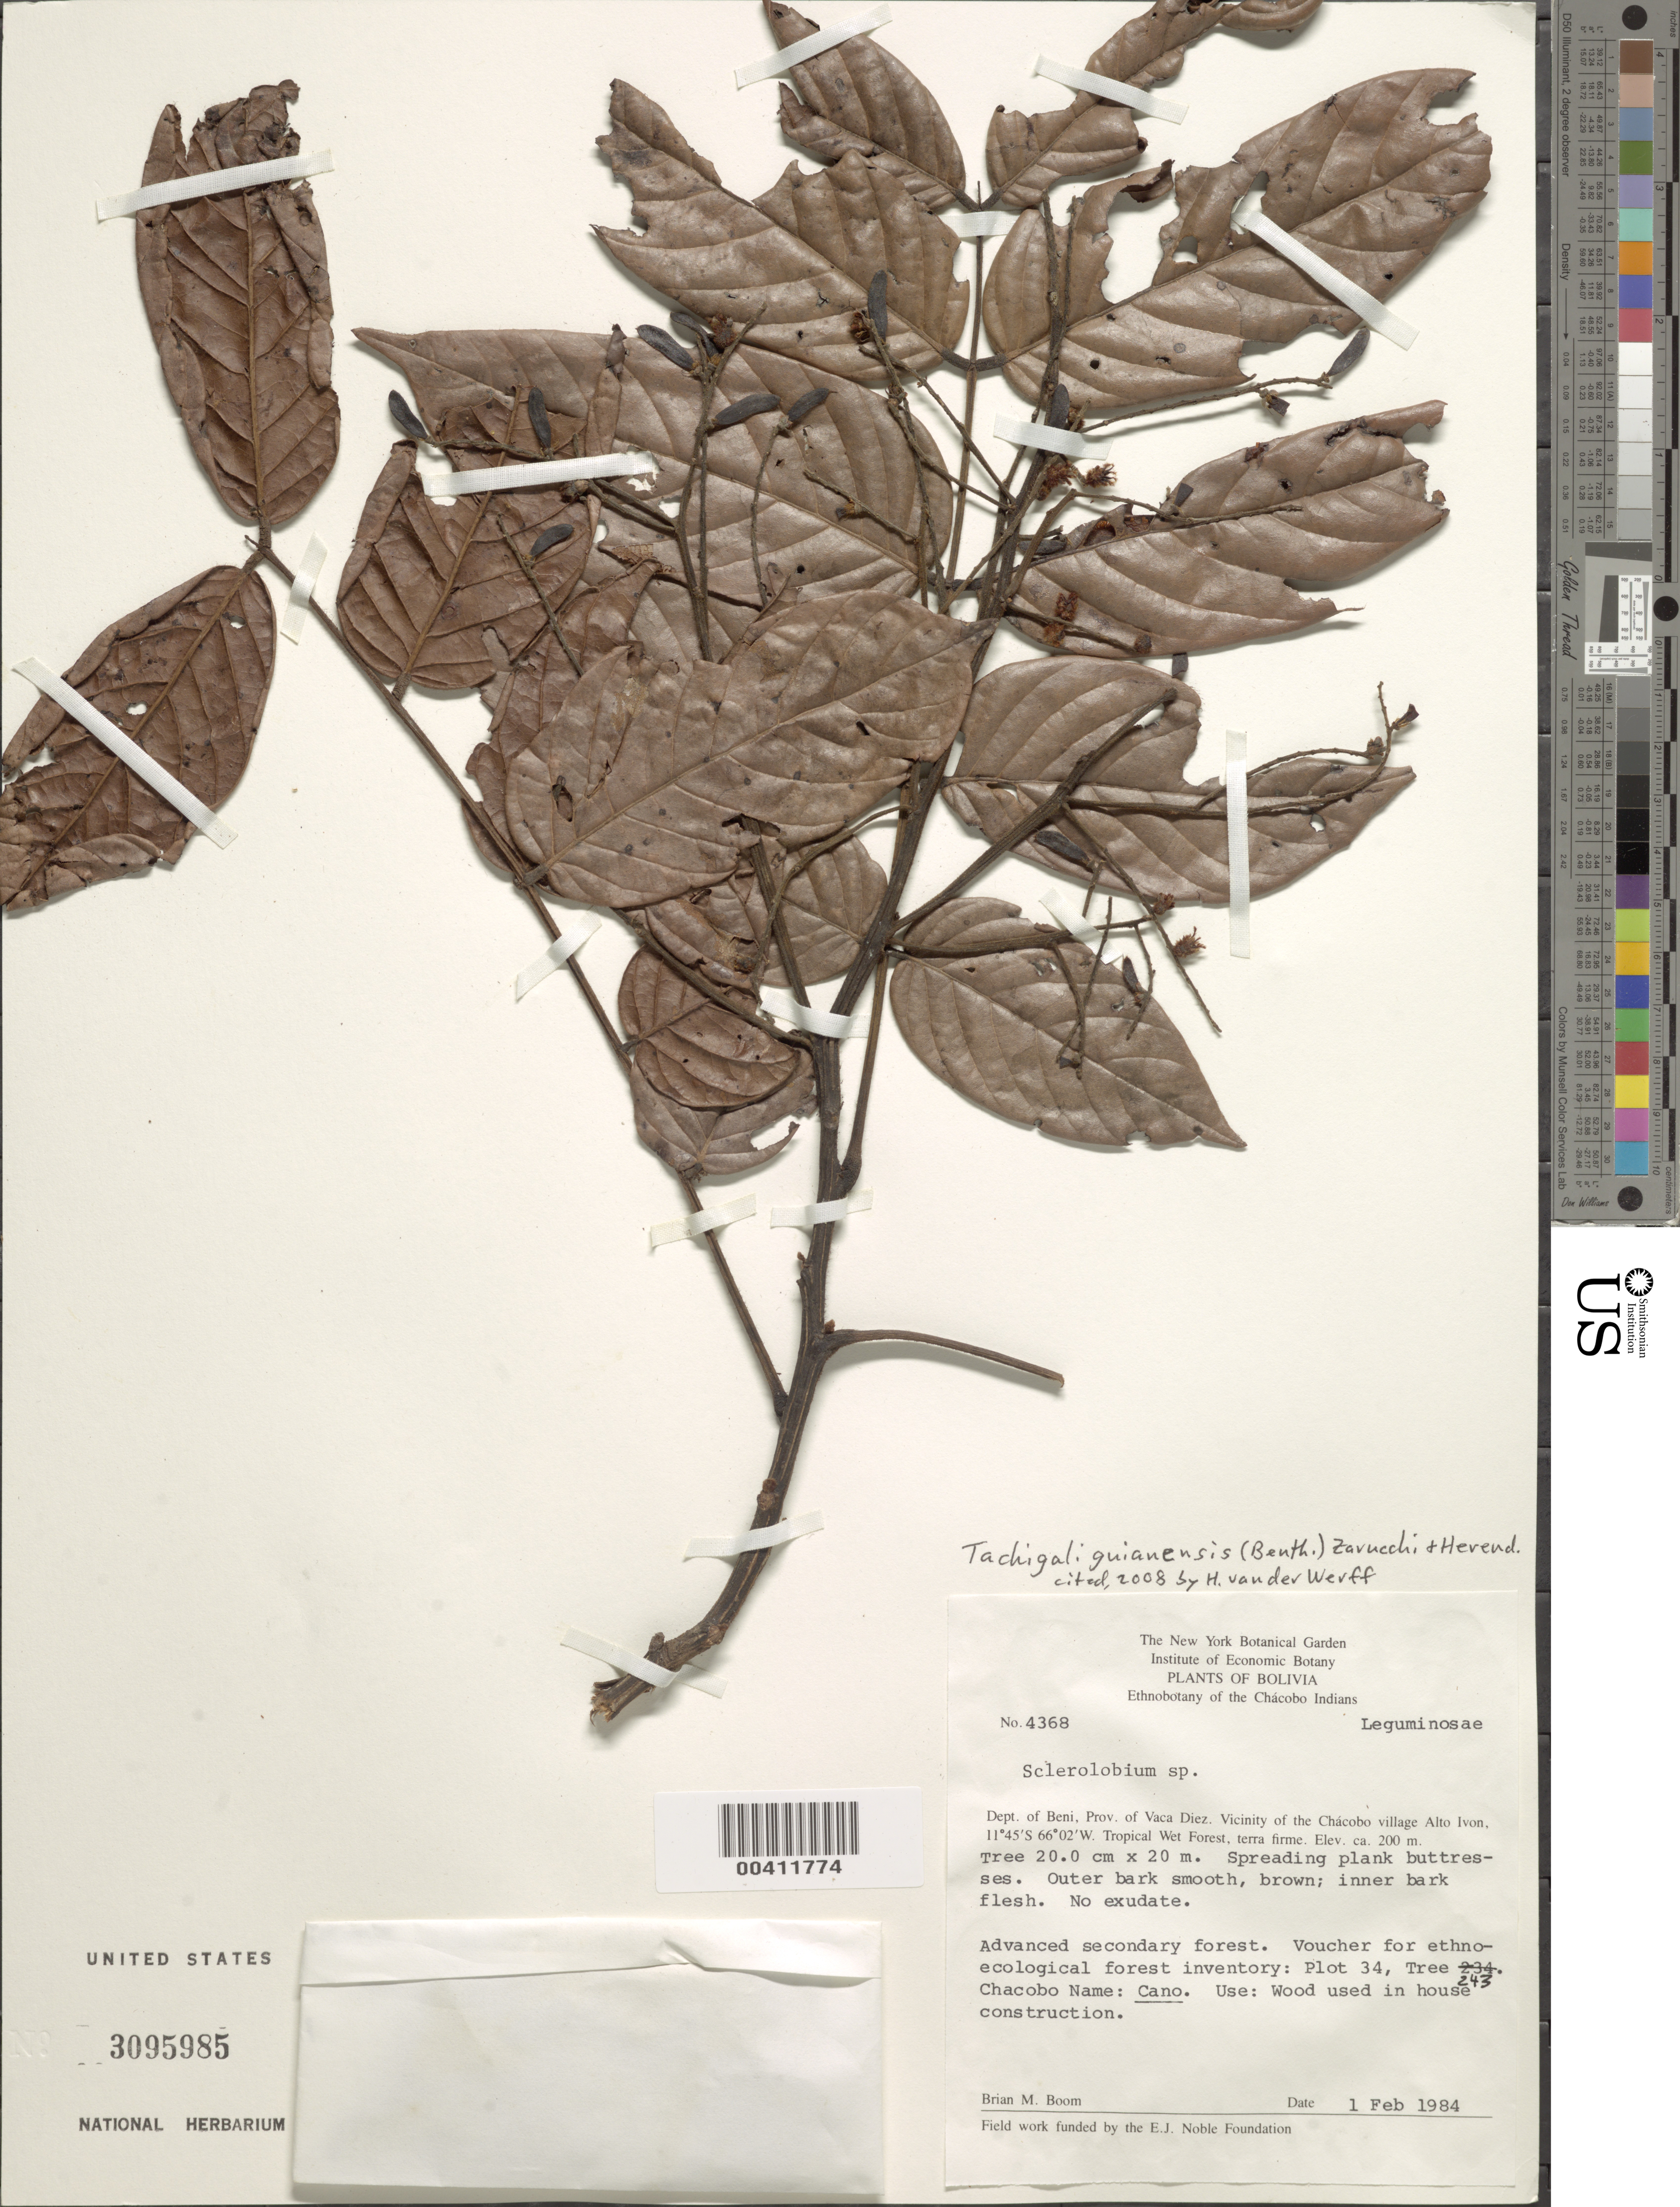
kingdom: Plantae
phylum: Tracheophyta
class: Magnoliopsida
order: Fabales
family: Fabaceae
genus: Tachigali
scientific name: Tachigali guianensis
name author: (Benth.) Zarucchi & Herend.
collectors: B. M. Boom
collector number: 4368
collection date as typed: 01 Feb 1984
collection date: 1984-02-01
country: Bolivia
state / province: Beni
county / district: Vaca Diez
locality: Vicinity of Chácabo Village of Alto Ivon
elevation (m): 200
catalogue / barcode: US 3095985